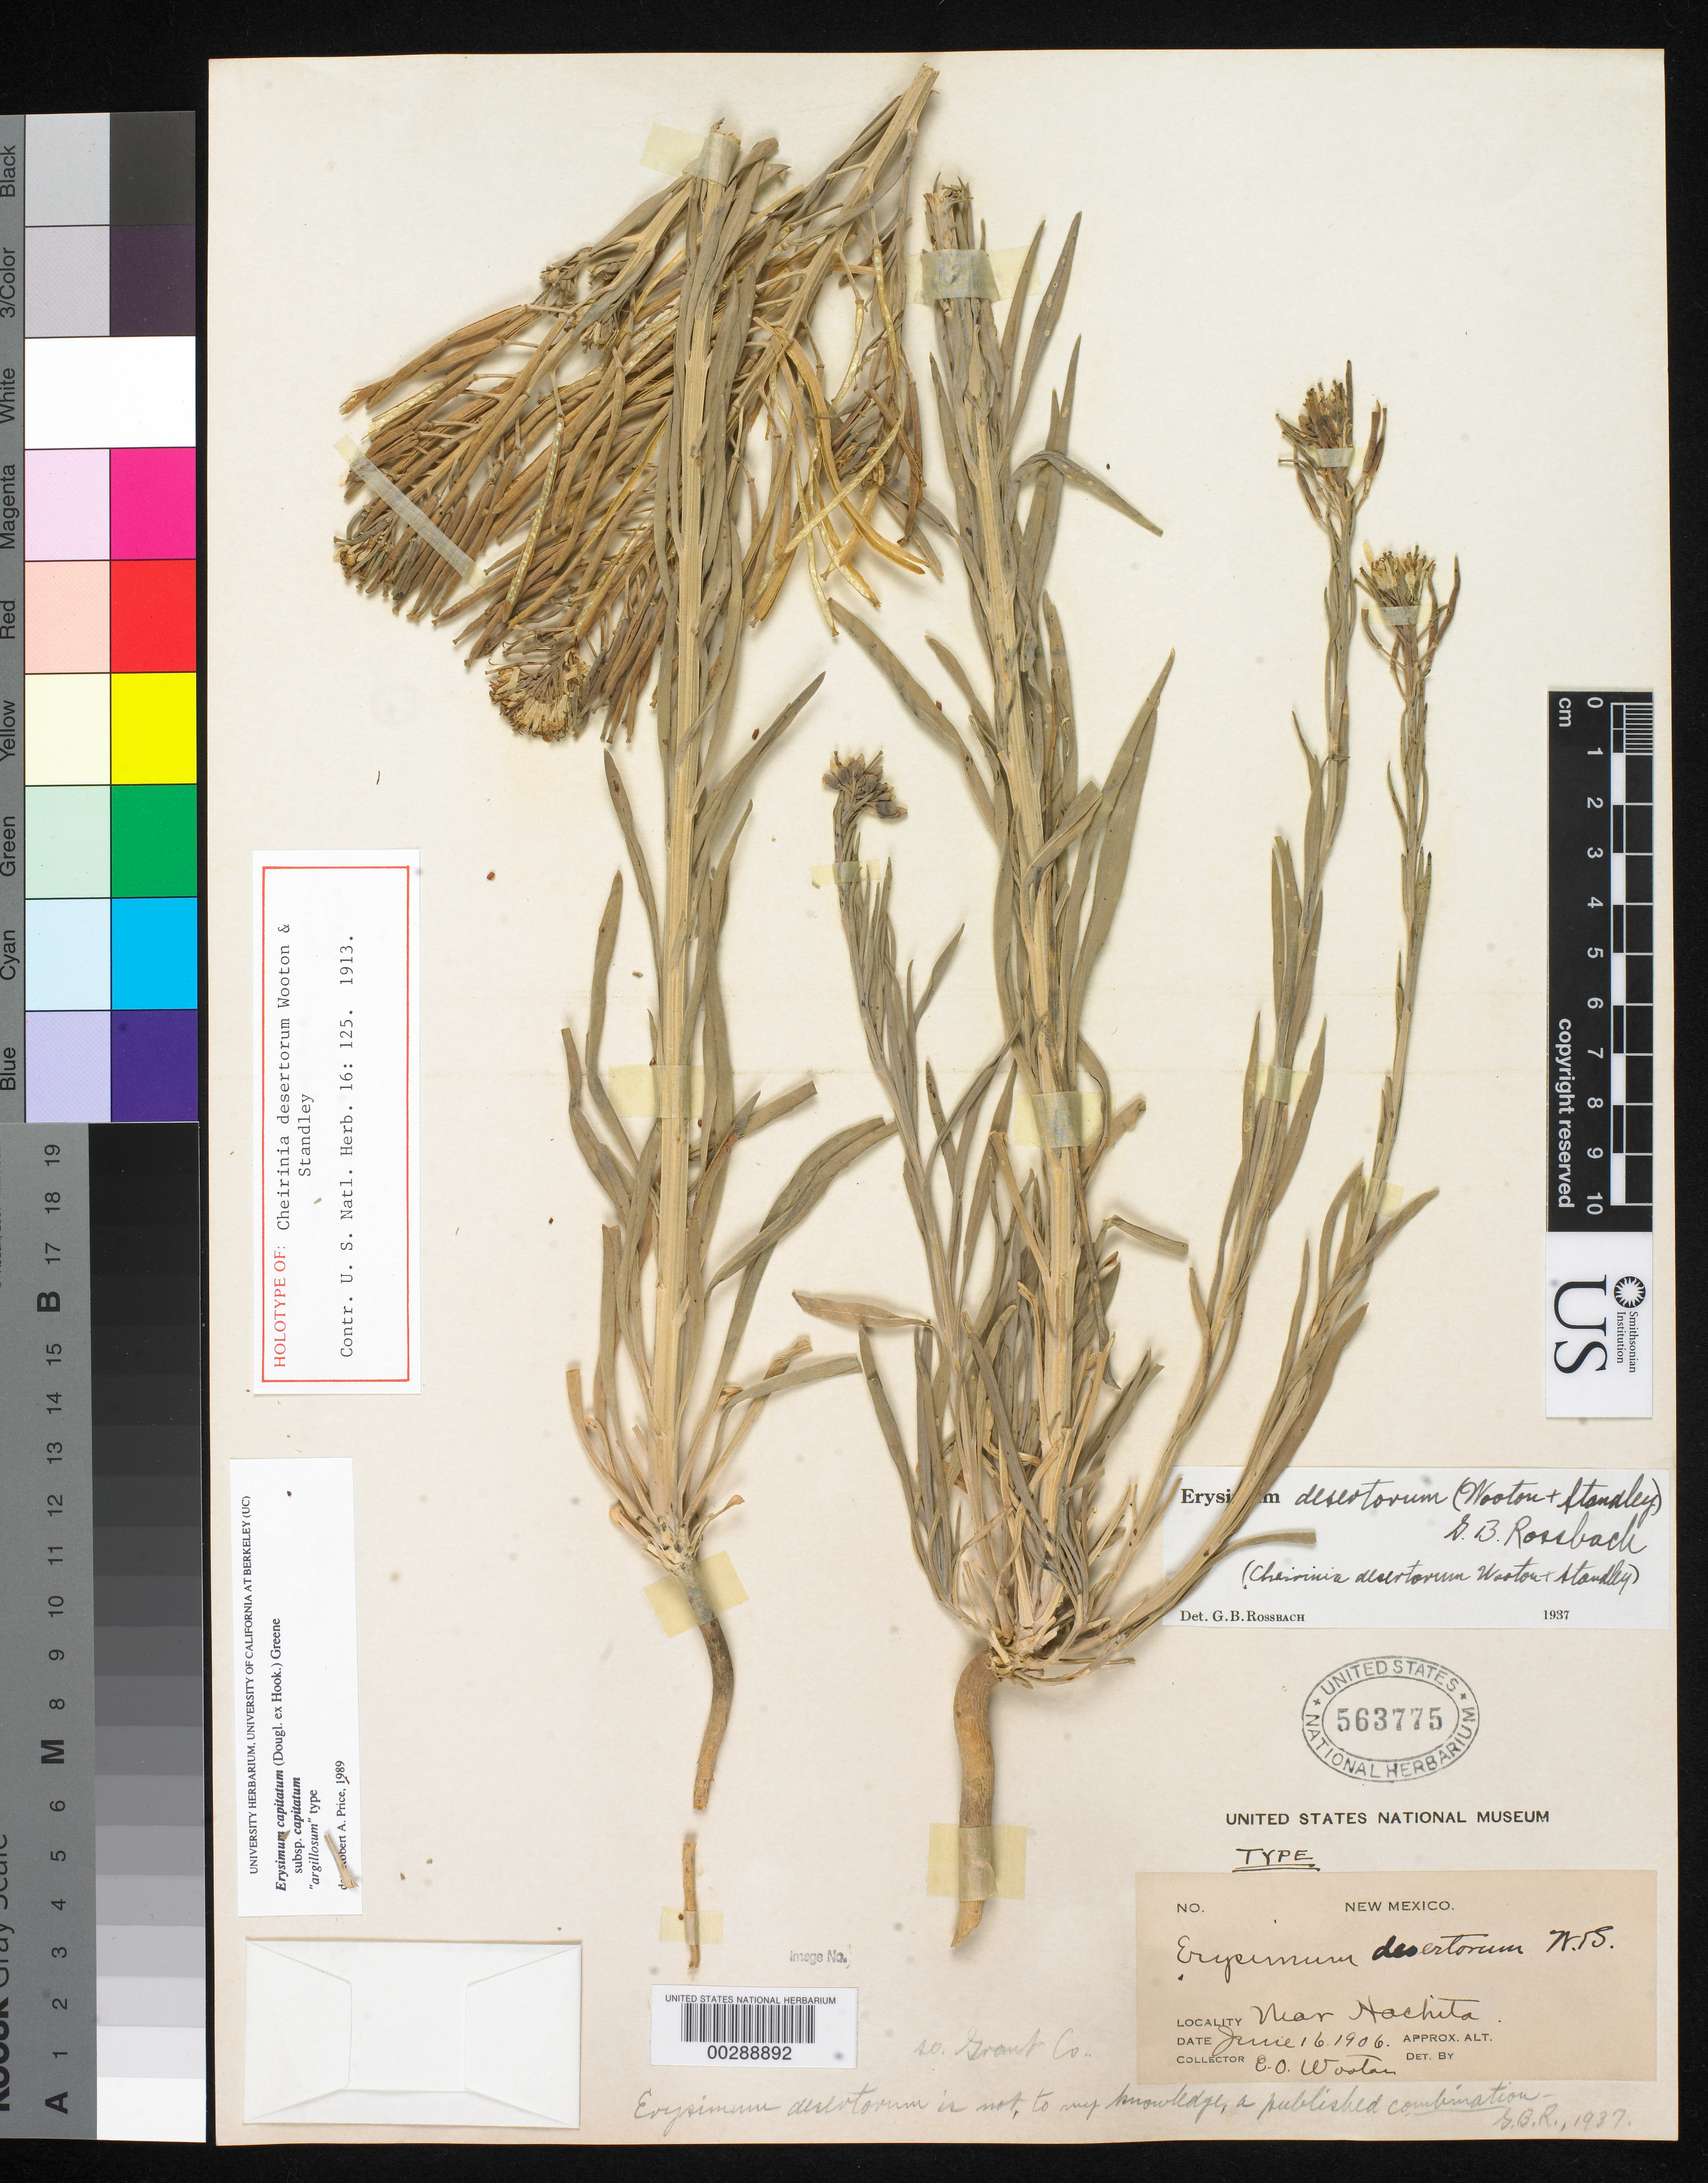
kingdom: Plantae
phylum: Tracheophyta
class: Magnoliopsida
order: Brassicales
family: Brassicaceae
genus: Cheirinia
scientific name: Cheirinia desertorum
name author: Wooton & Standl.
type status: Holotype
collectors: E. O. Wooton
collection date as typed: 16 Jun 1906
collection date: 1906-06-16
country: United States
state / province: New Mexico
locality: Near Hachita.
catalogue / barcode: US 563775